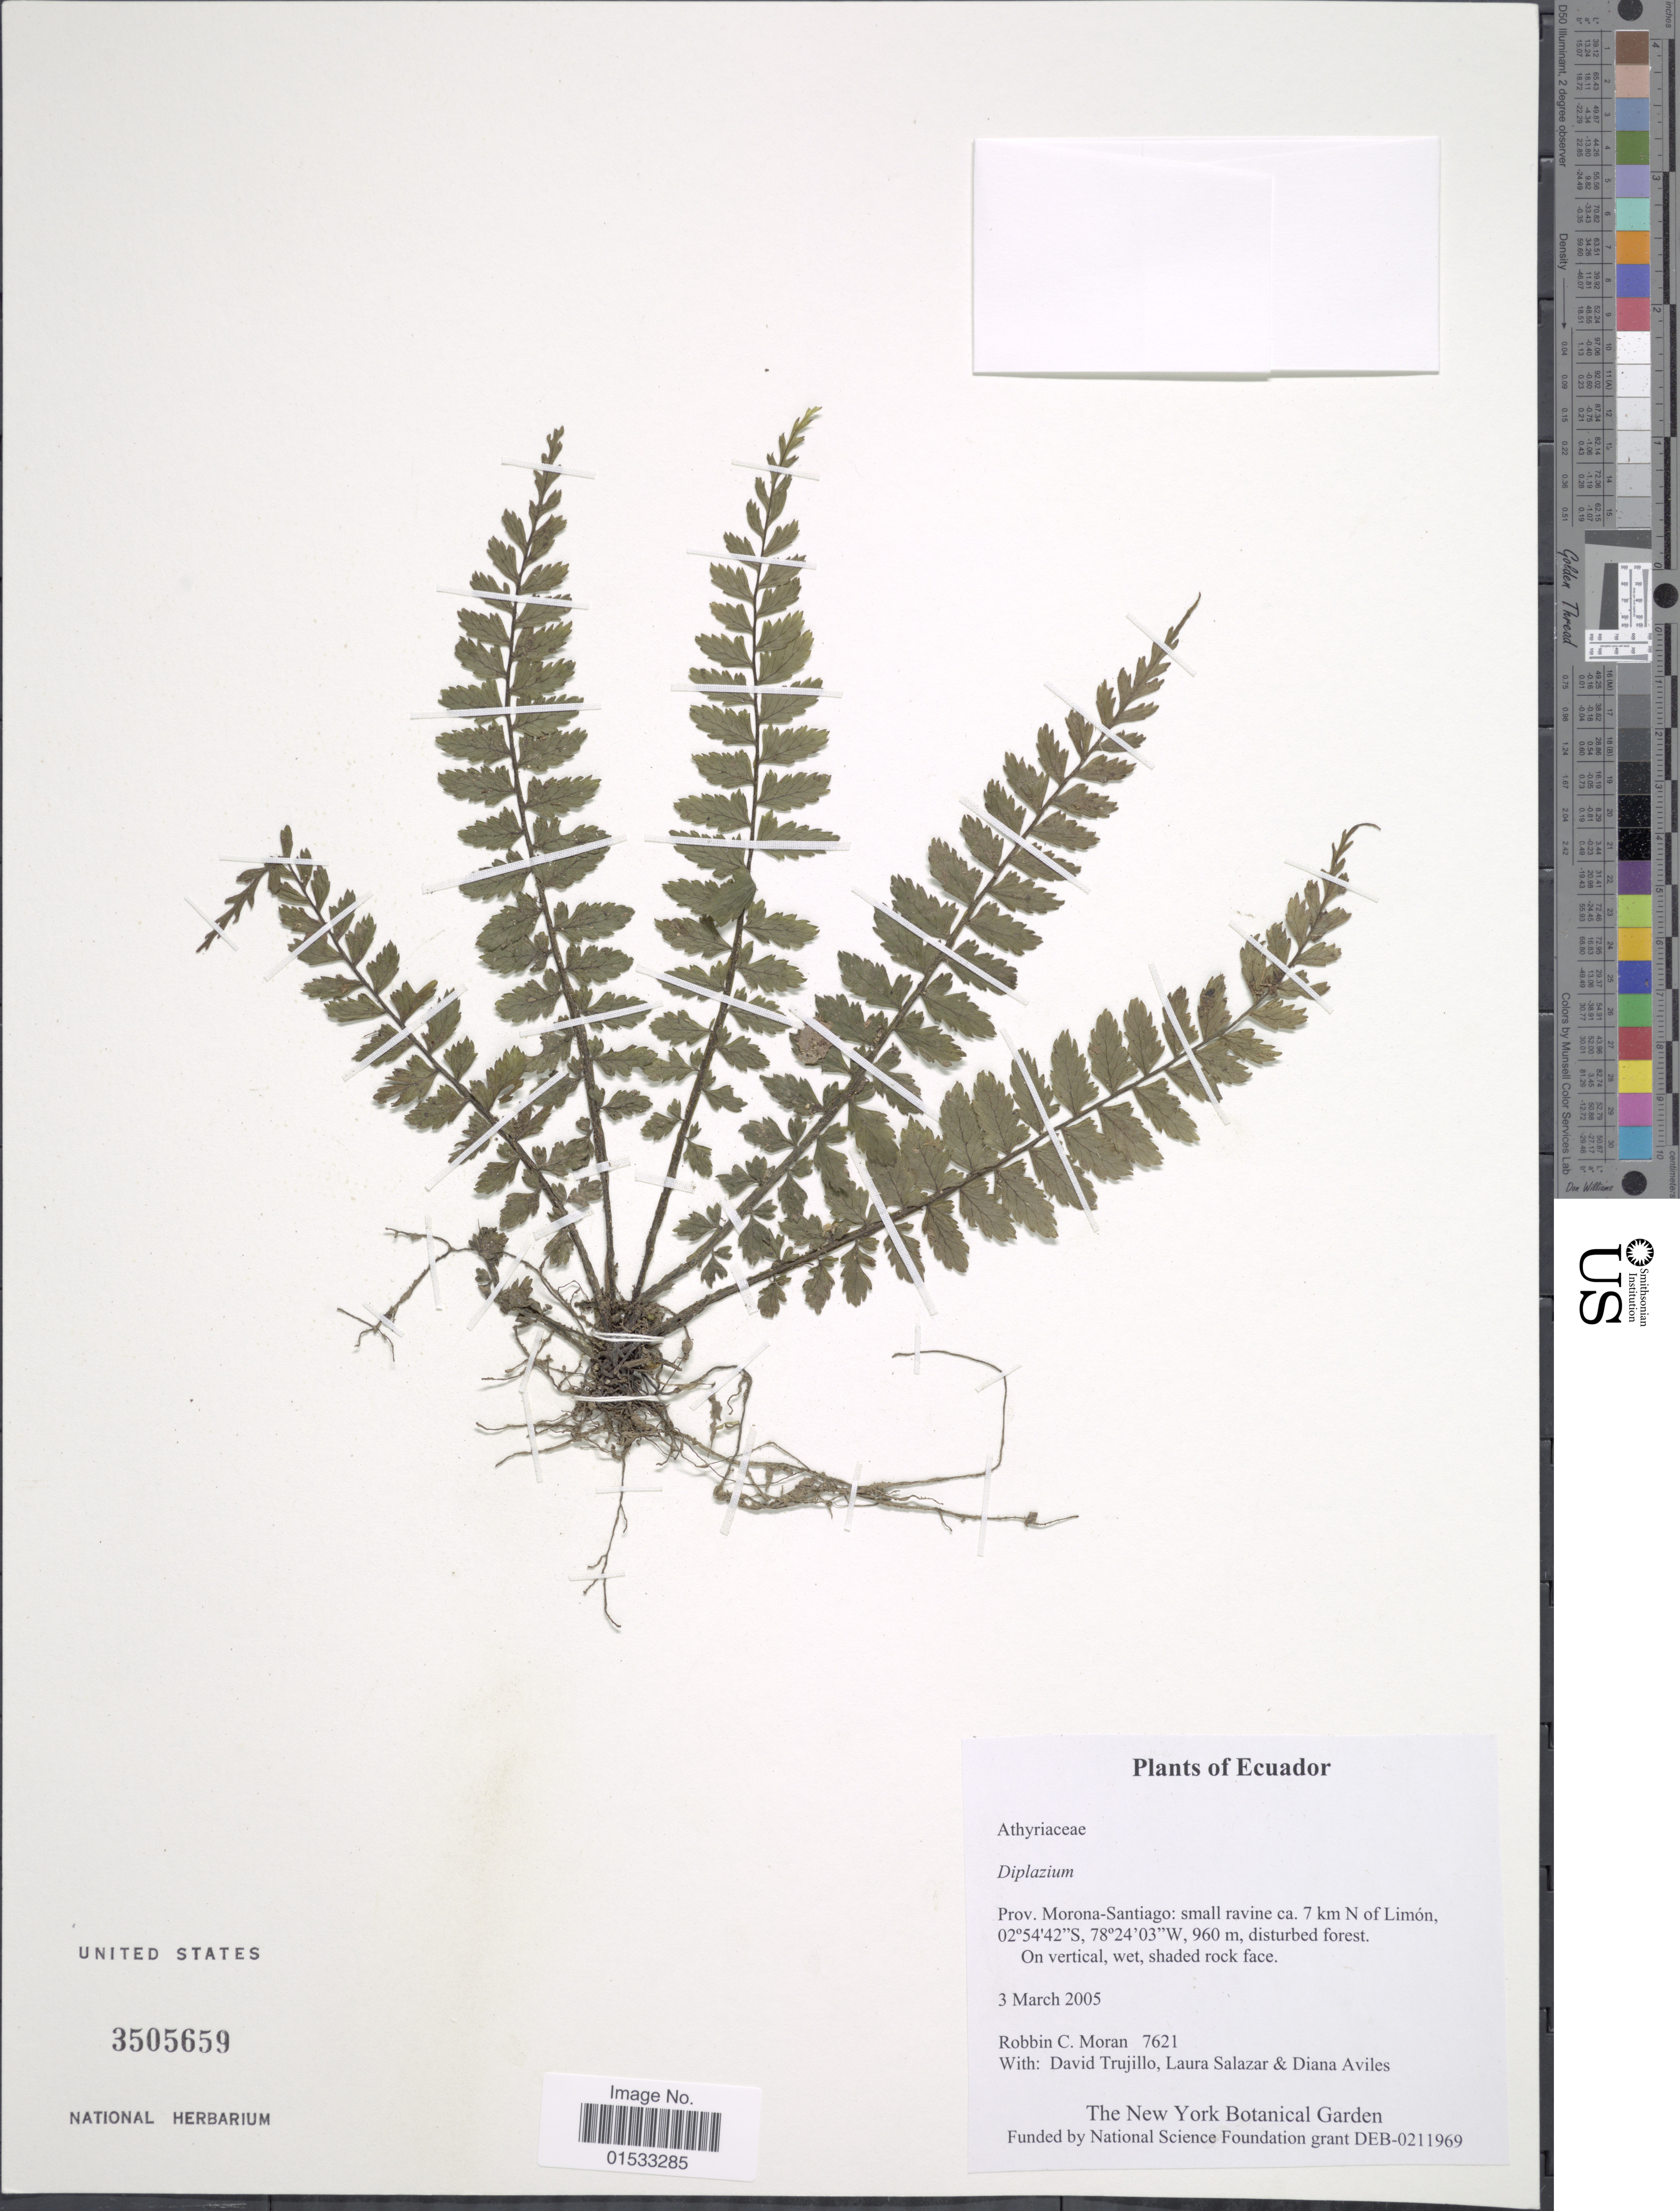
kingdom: Plantae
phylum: Tracheophyta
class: Polypodiopsida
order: Polypodiales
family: Athyriaceae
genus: Diplazium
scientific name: Diplazium sp.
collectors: R. C. Moran, D. Trujillo, L. Salazar & D. Aviles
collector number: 7621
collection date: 2005-03-03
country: Ecuador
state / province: Morona-Santiago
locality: Small ravine ca. 7 km of Limón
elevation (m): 960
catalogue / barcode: US 3505659